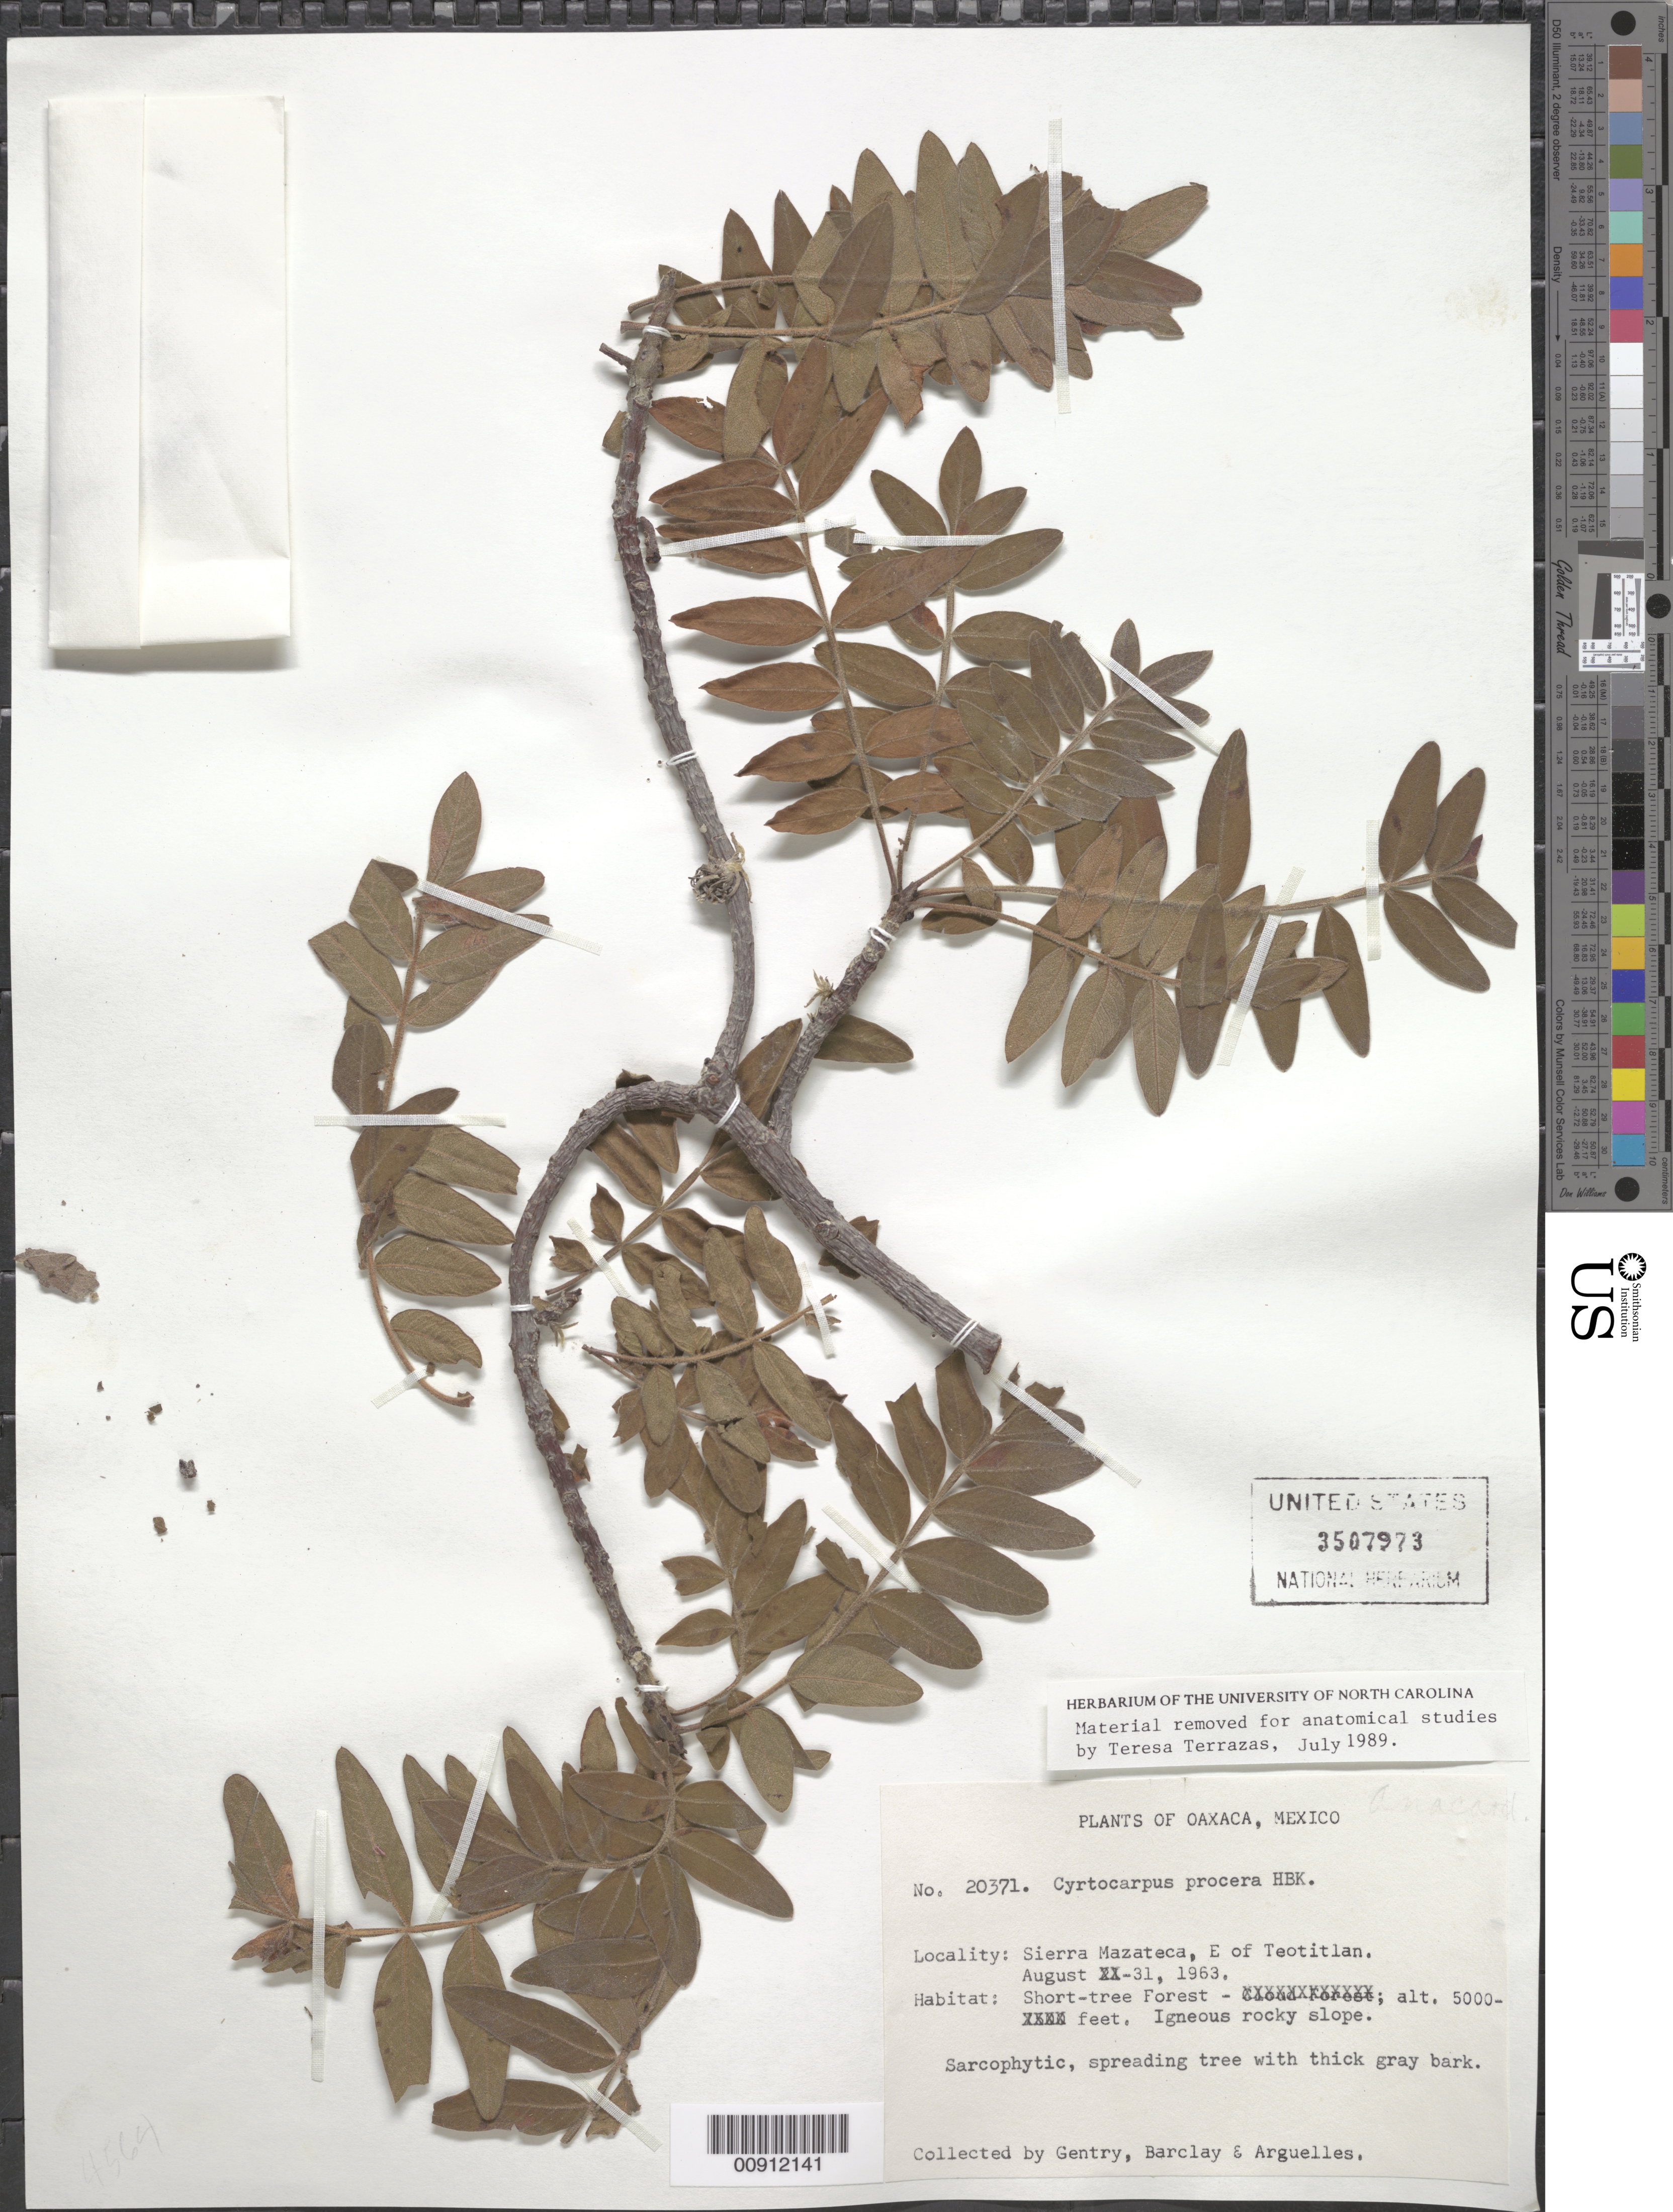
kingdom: Plantae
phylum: Tracheophyta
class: Magnoliopsida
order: Sapindales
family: Anacardiaceae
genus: Cyrtocarpa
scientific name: Cyrtocarpa procera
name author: Kunth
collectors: Gentry, --, -- Barclay & Arguelles, --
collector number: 20371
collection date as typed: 31 Aug 1963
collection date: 1963-08-31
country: Mexico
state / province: Oaxaca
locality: Sierra Mazateca, E. of Teotitlán, Oaxaca.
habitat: Short-tree forest. Igneous rocky slope.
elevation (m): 1524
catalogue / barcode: US 3507973